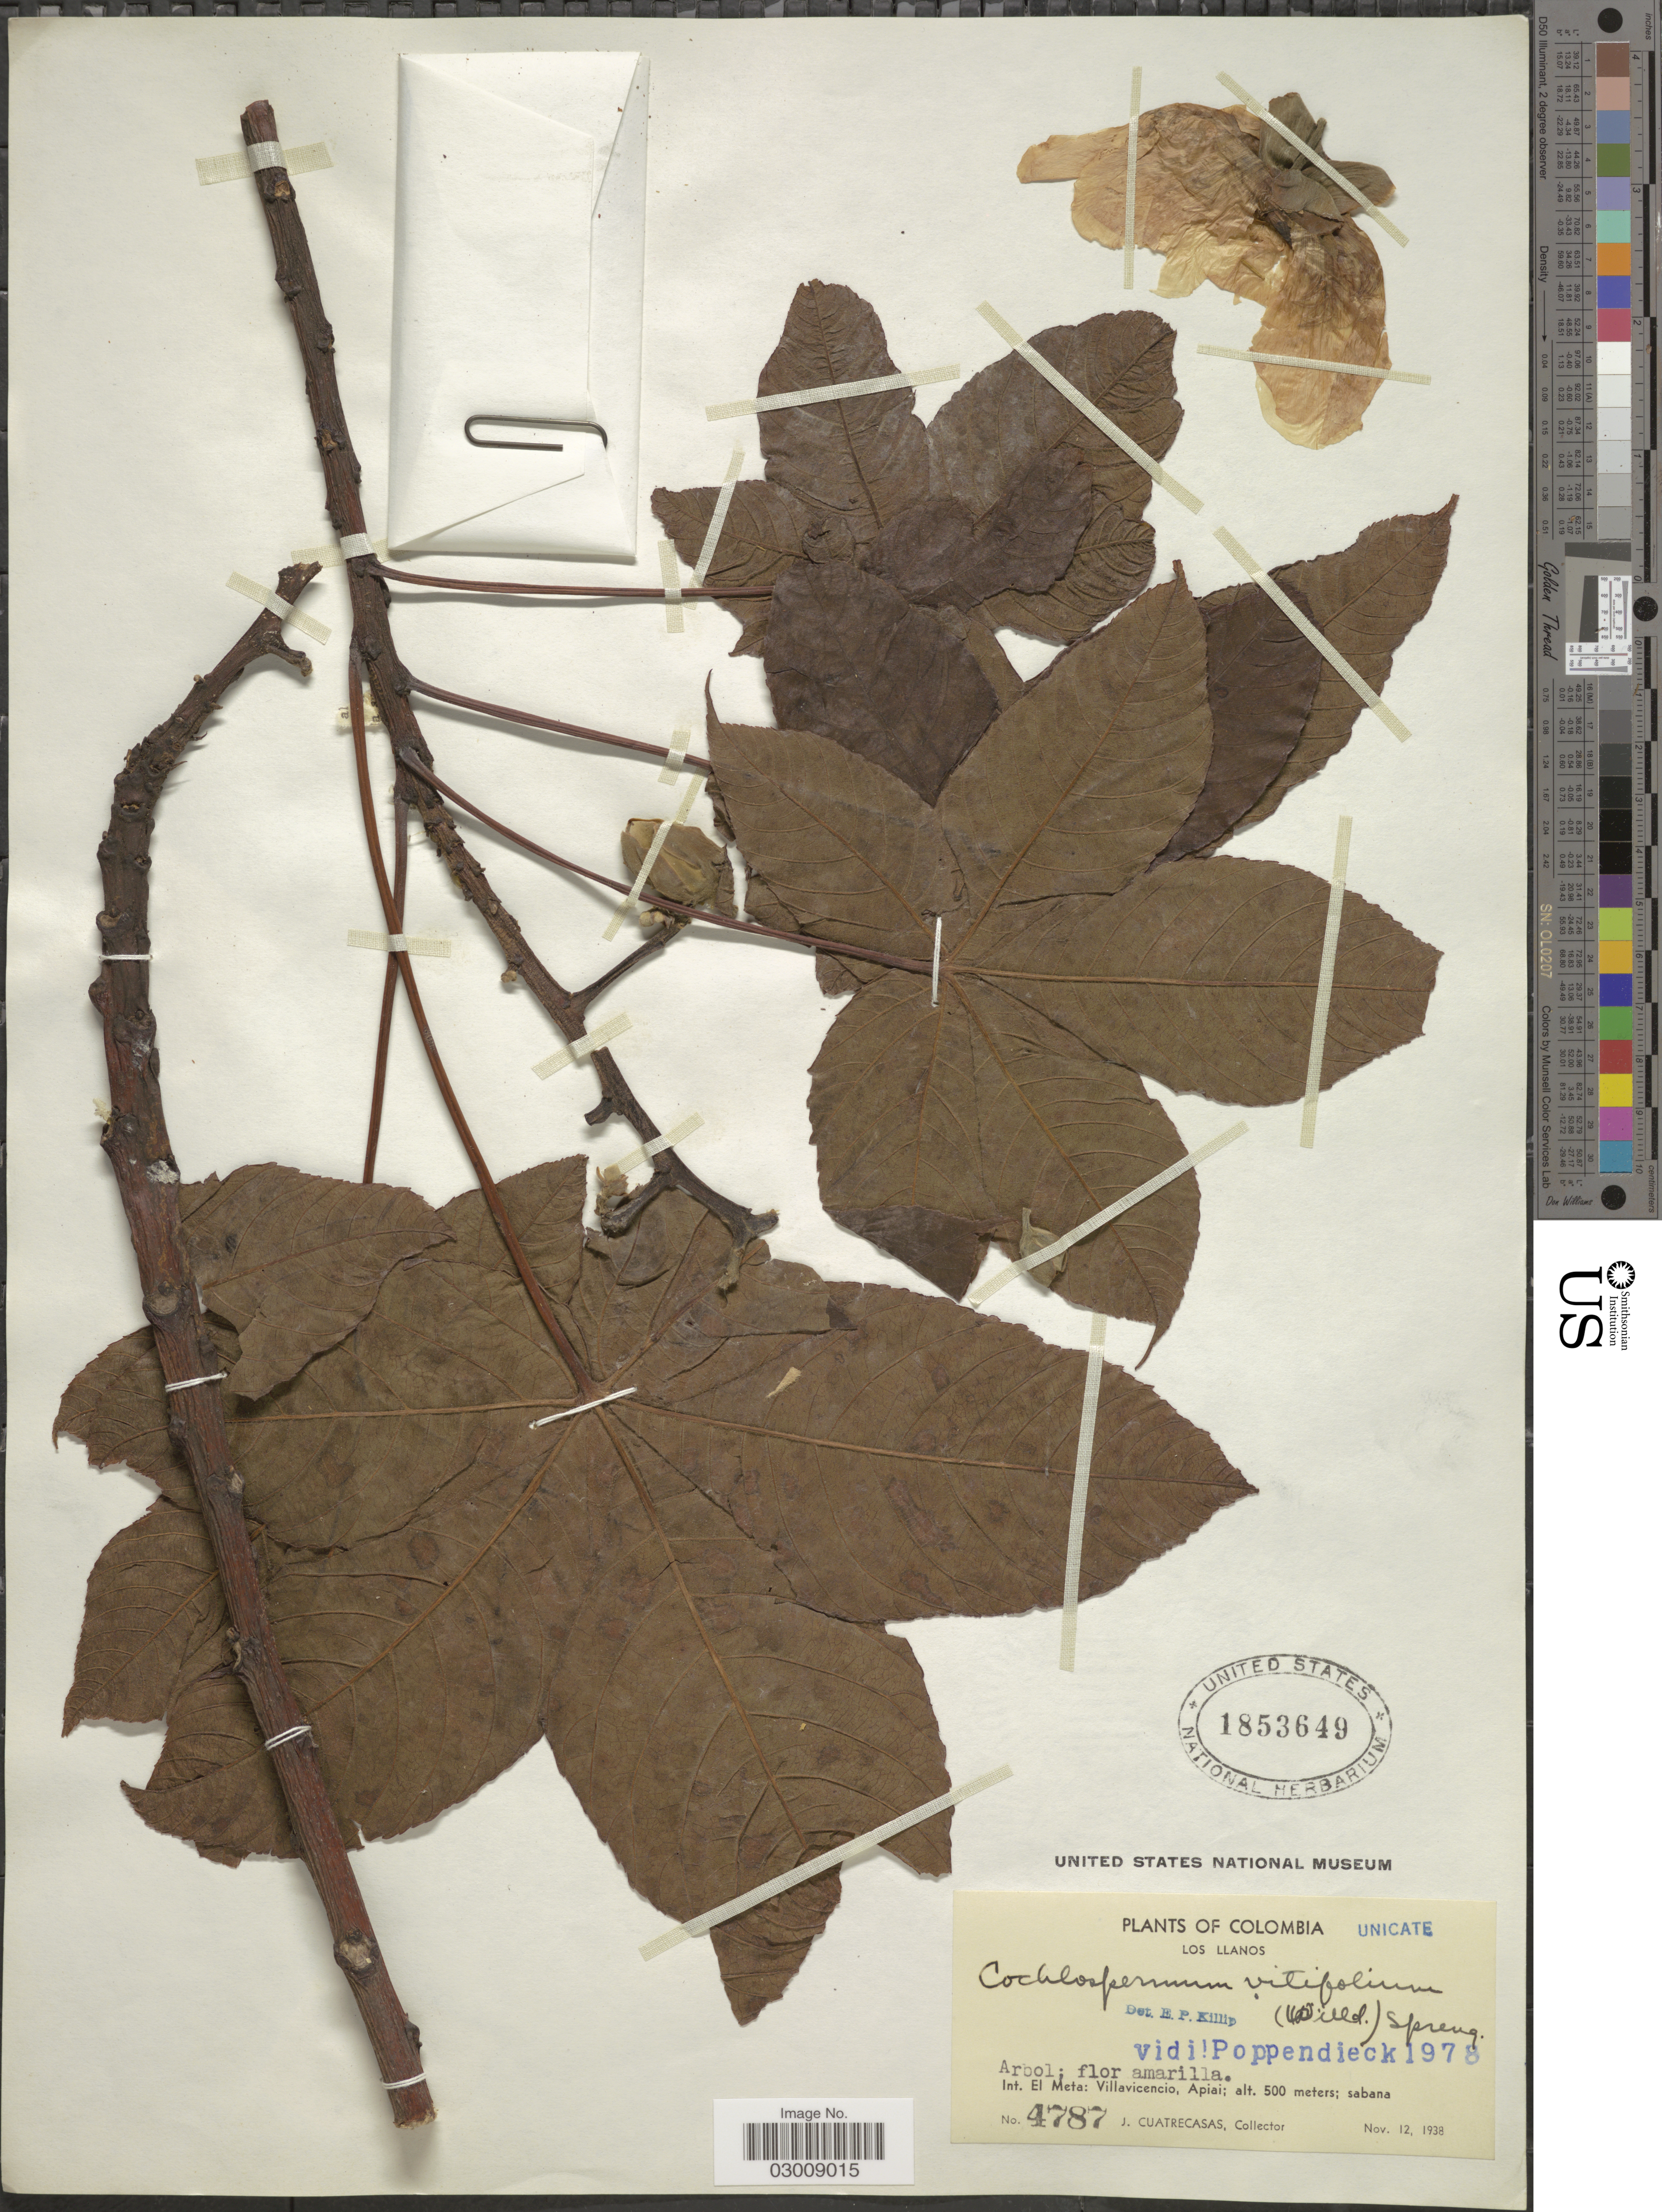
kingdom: Plantae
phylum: Tracheophyta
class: Magnoliopsida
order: Malvales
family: Cochlospermaceae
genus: Cochlospermum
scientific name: Cochlospermum vitifolium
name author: (Willd.) Spreng.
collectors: J. Cuatrecasas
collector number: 4787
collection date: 1938-11-12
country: Colombia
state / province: Meta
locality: Los Llanos. Int. El Meta: Villavicencio, Apiai.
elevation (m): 500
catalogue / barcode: US 1853649